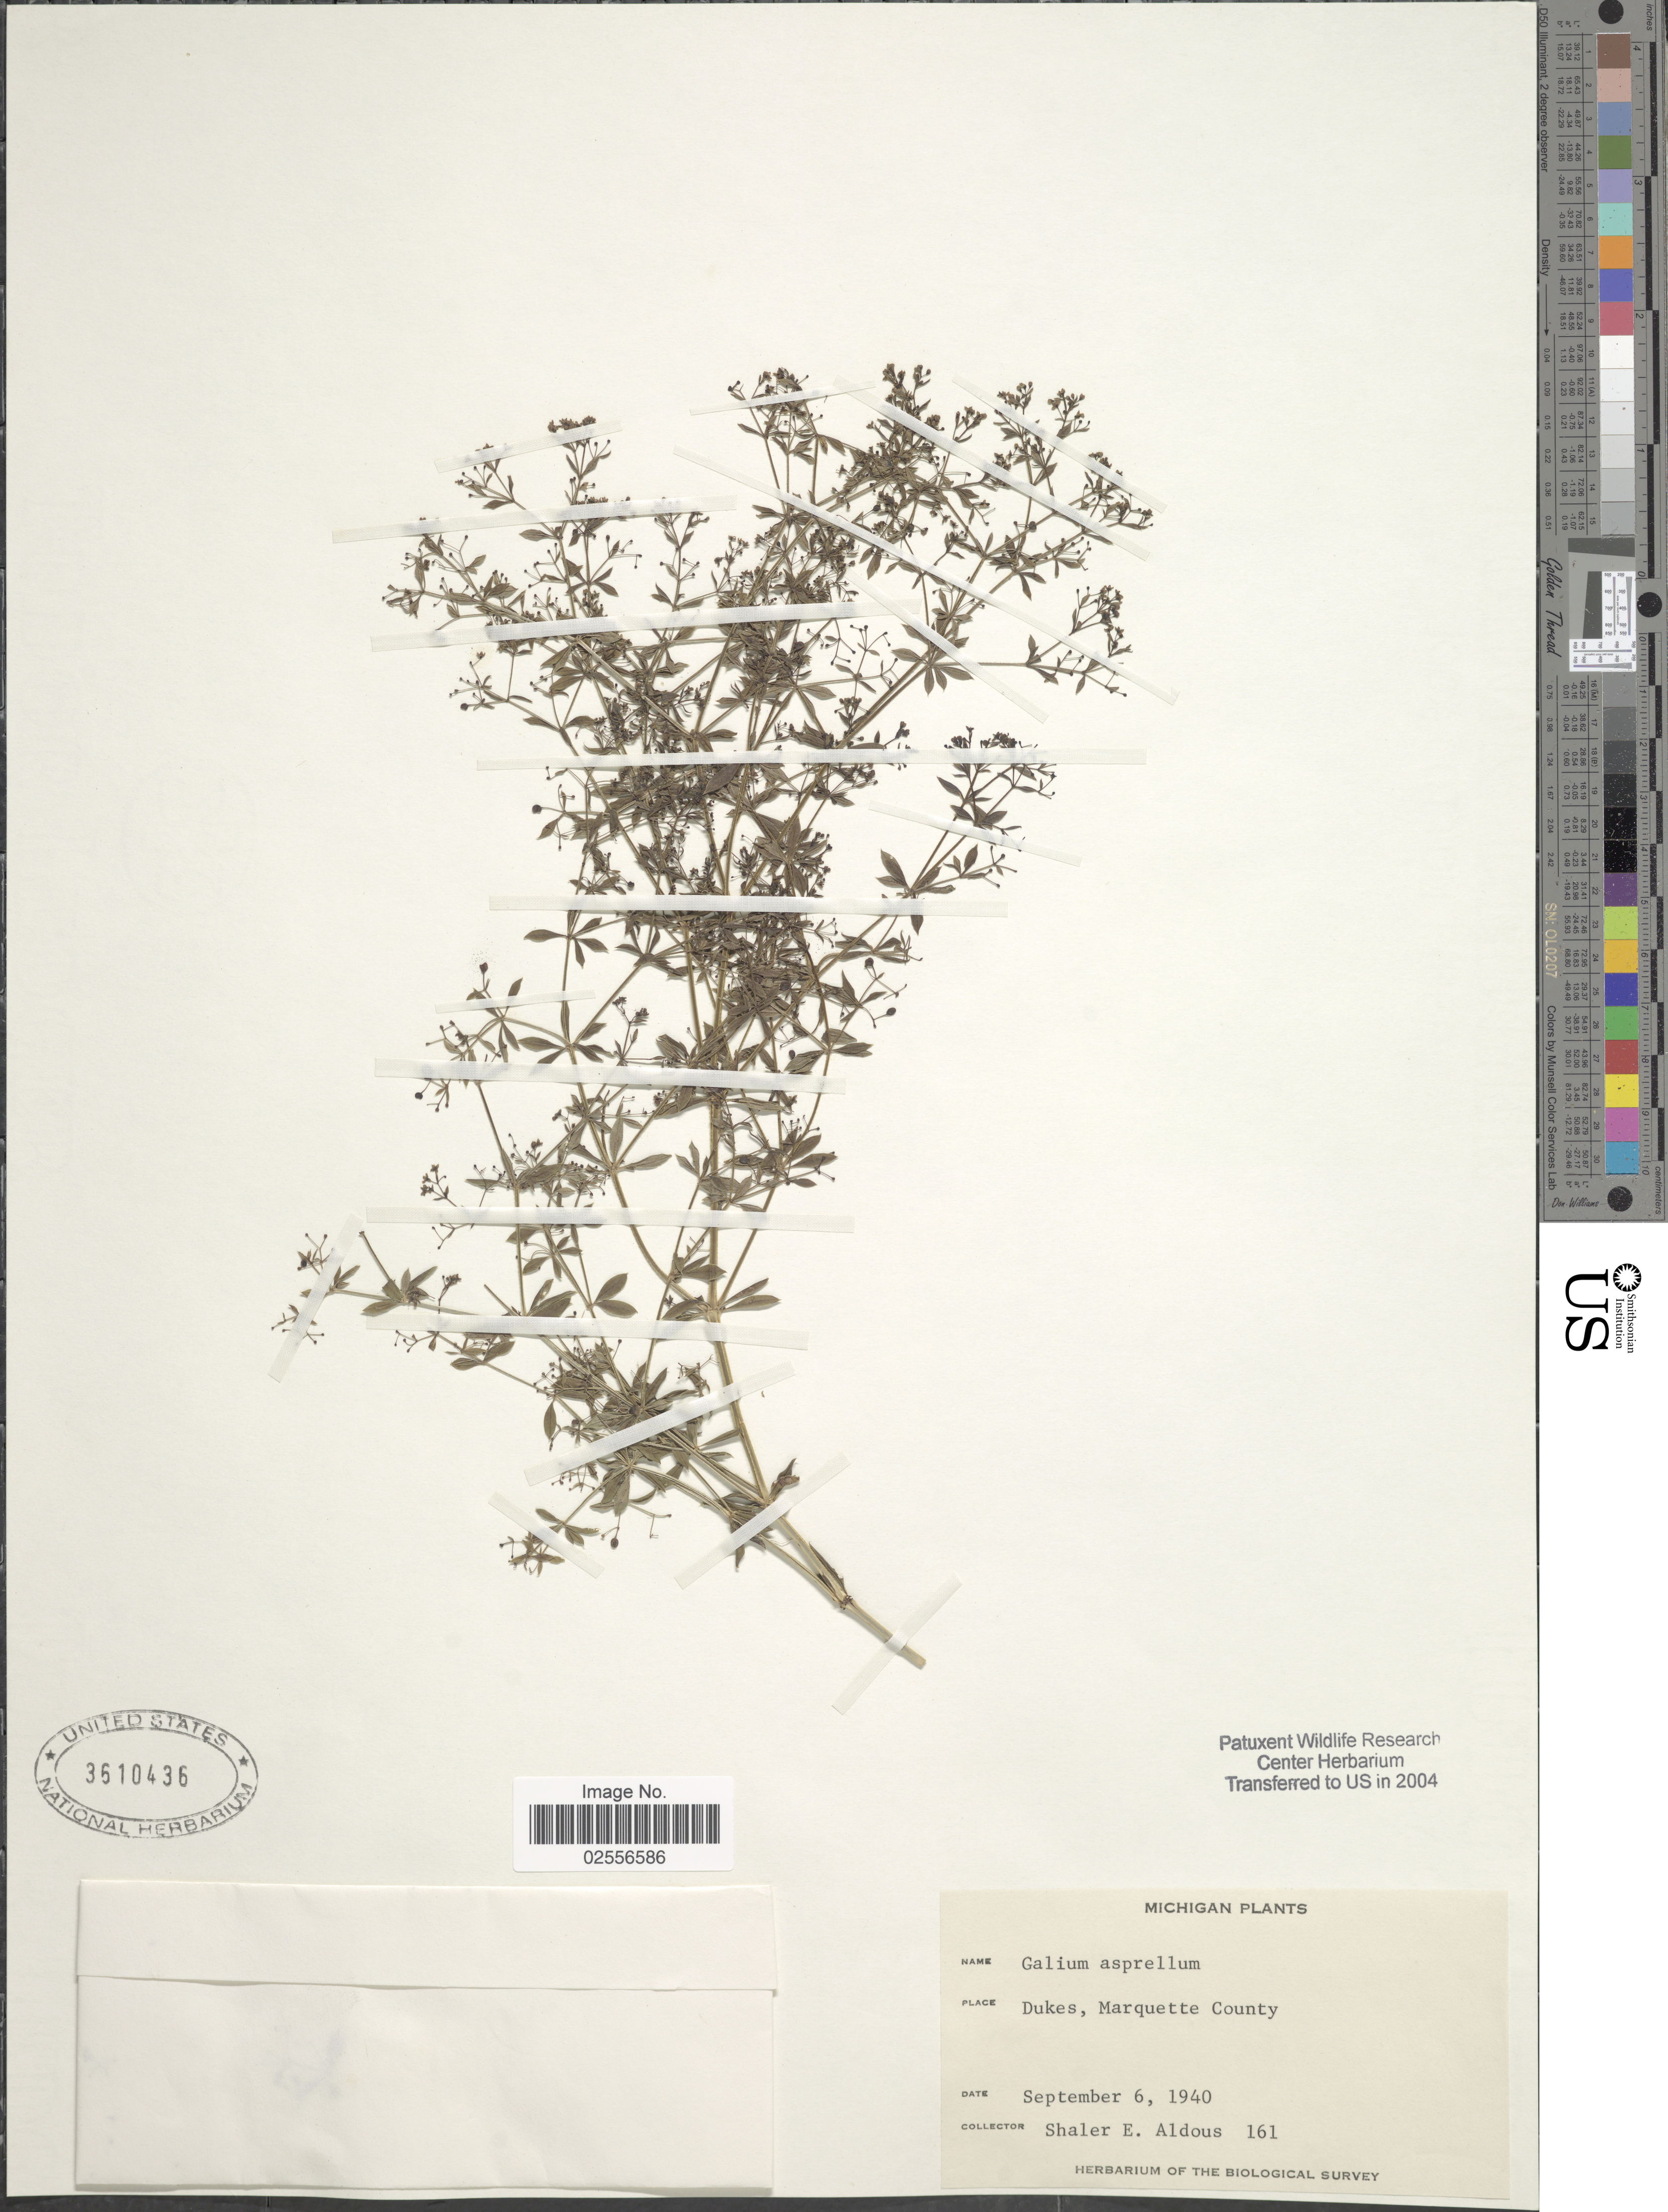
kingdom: Plantae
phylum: Tracheophyta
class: Magnoliopsida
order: Gentianales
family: Rubiaceae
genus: Galium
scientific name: Galium asprellum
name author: Michx.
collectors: S. Aldous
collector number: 161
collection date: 1940-09-06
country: United States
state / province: Michigan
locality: Dukes, Marquete County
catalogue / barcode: US 3610436